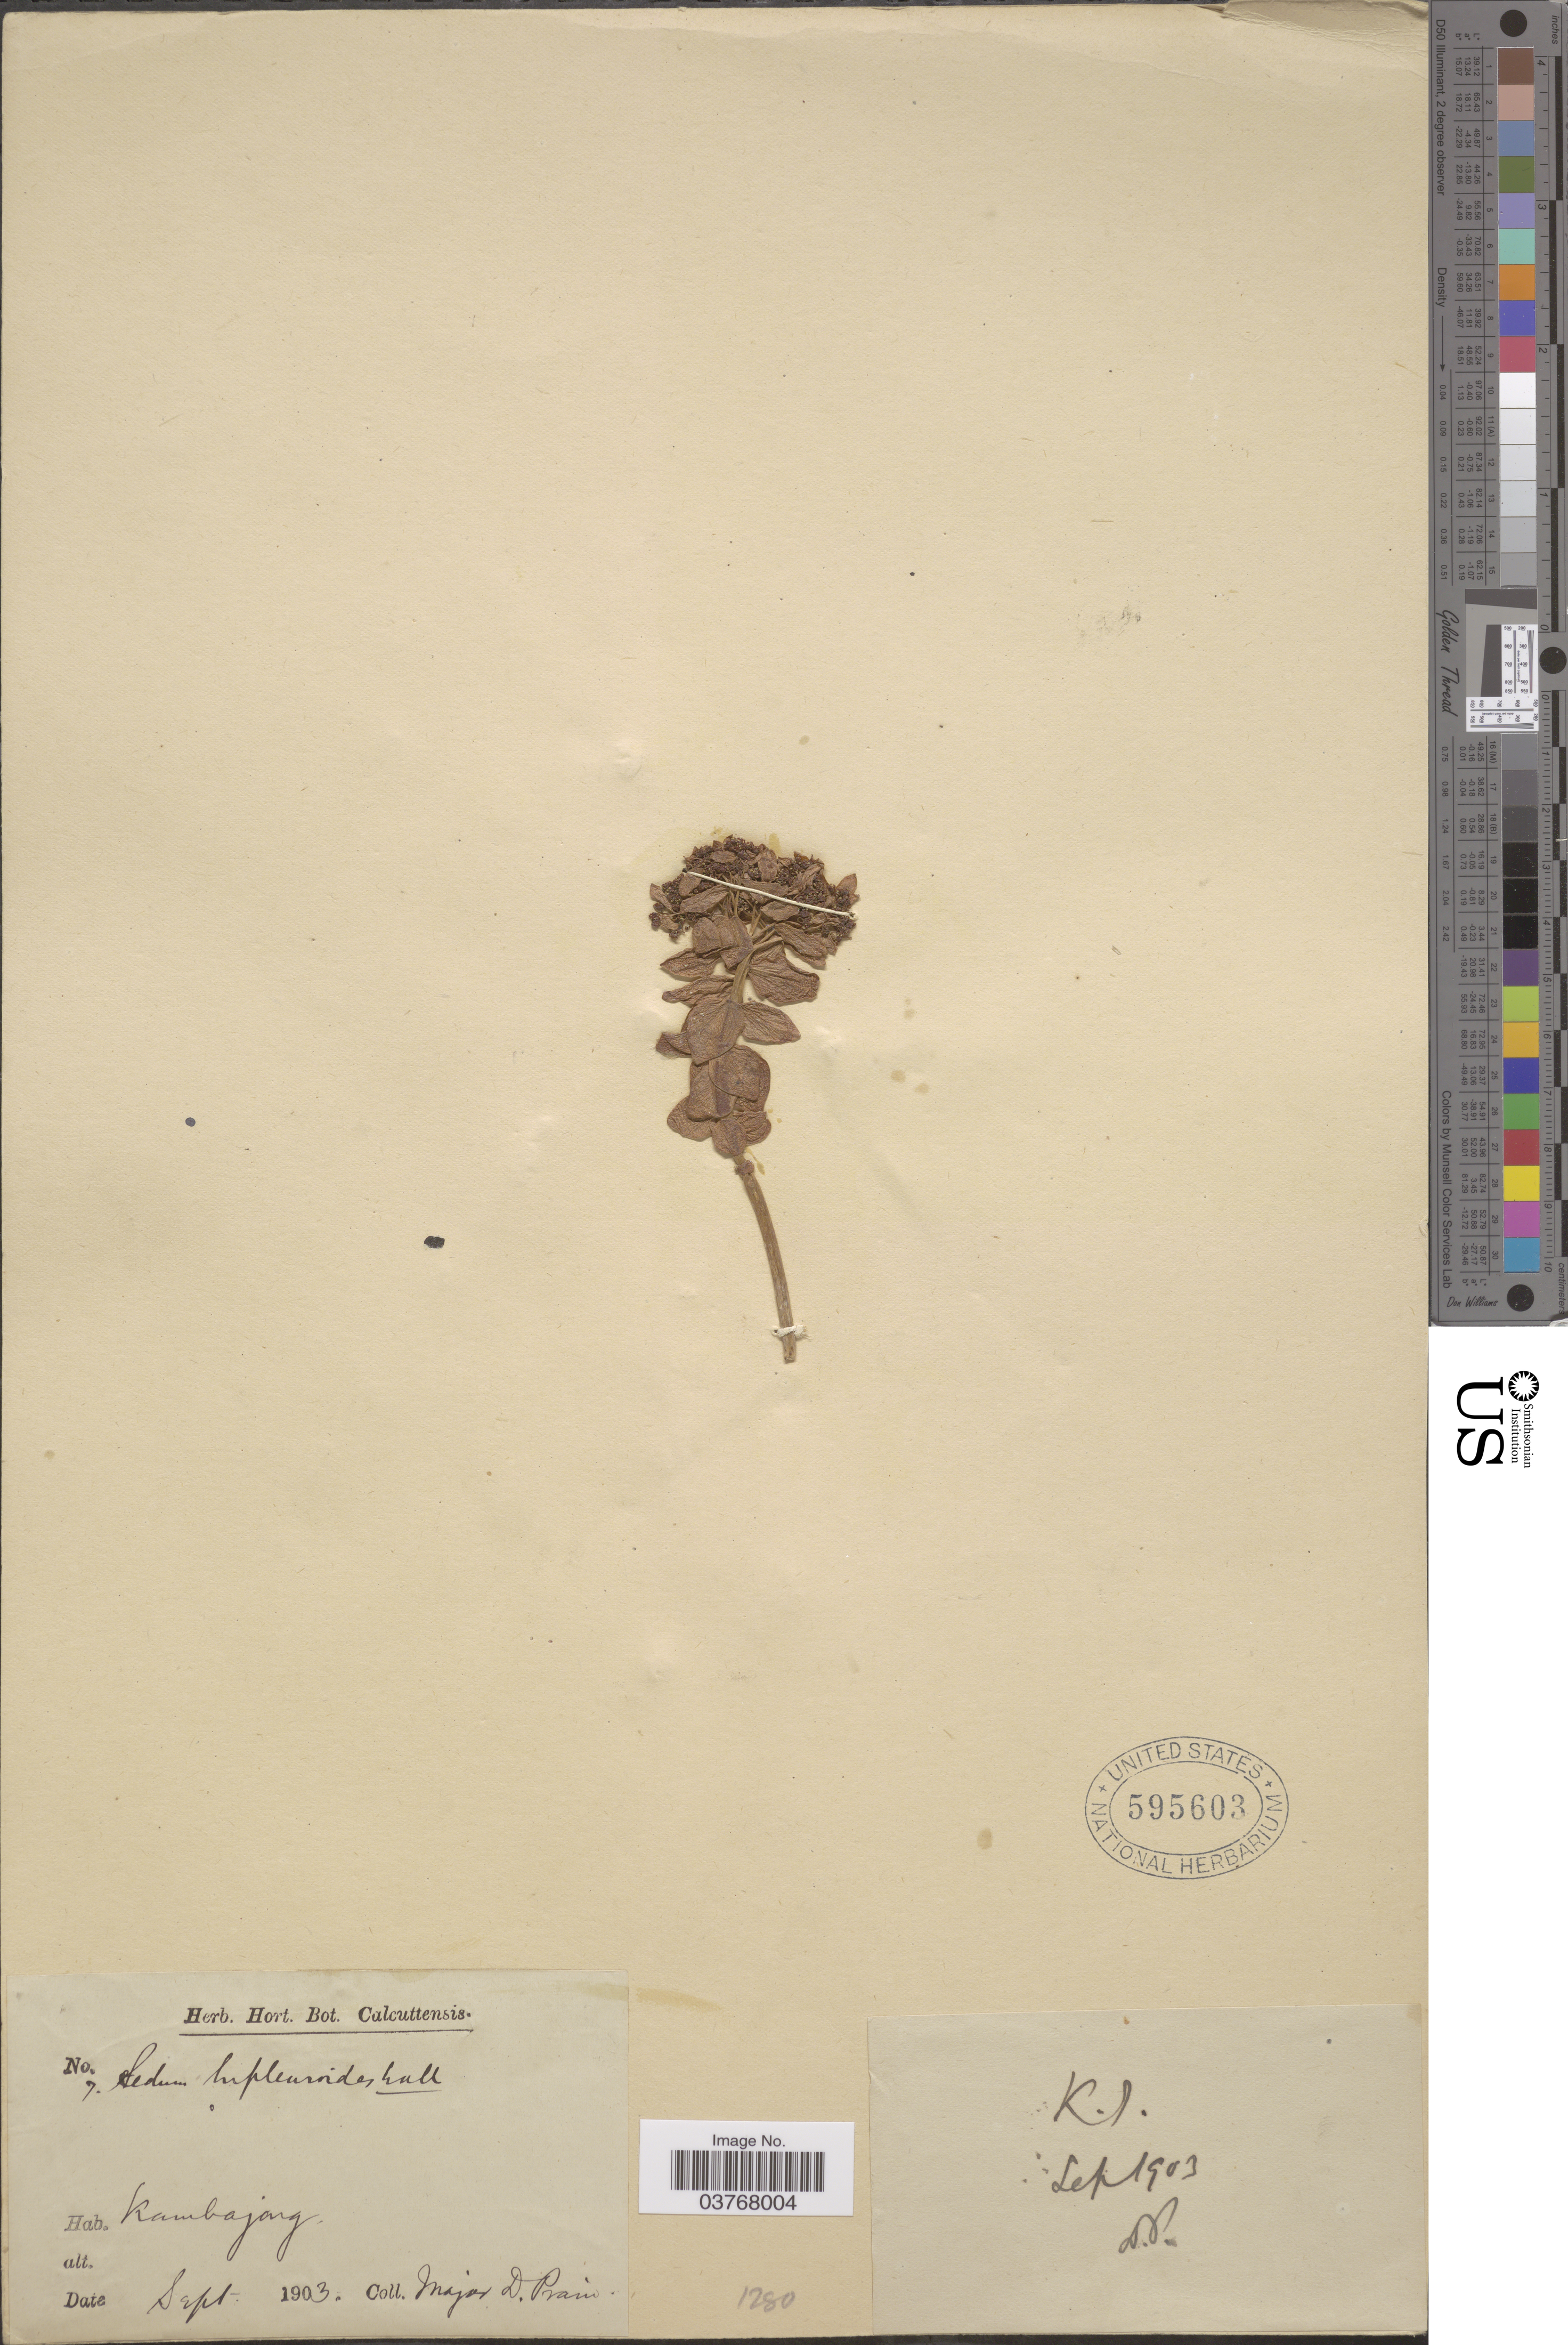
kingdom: Plantae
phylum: Tracheophyta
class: Magnoliopsida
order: Saxifragales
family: Crassulaceae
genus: Rhodiola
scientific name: Rhodiola bupleuroides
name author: (Wall. ex Hook. f.) Thomson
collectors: D. Prain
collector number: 7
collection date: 1903-09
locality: Kambajang.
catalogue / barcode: US 595603